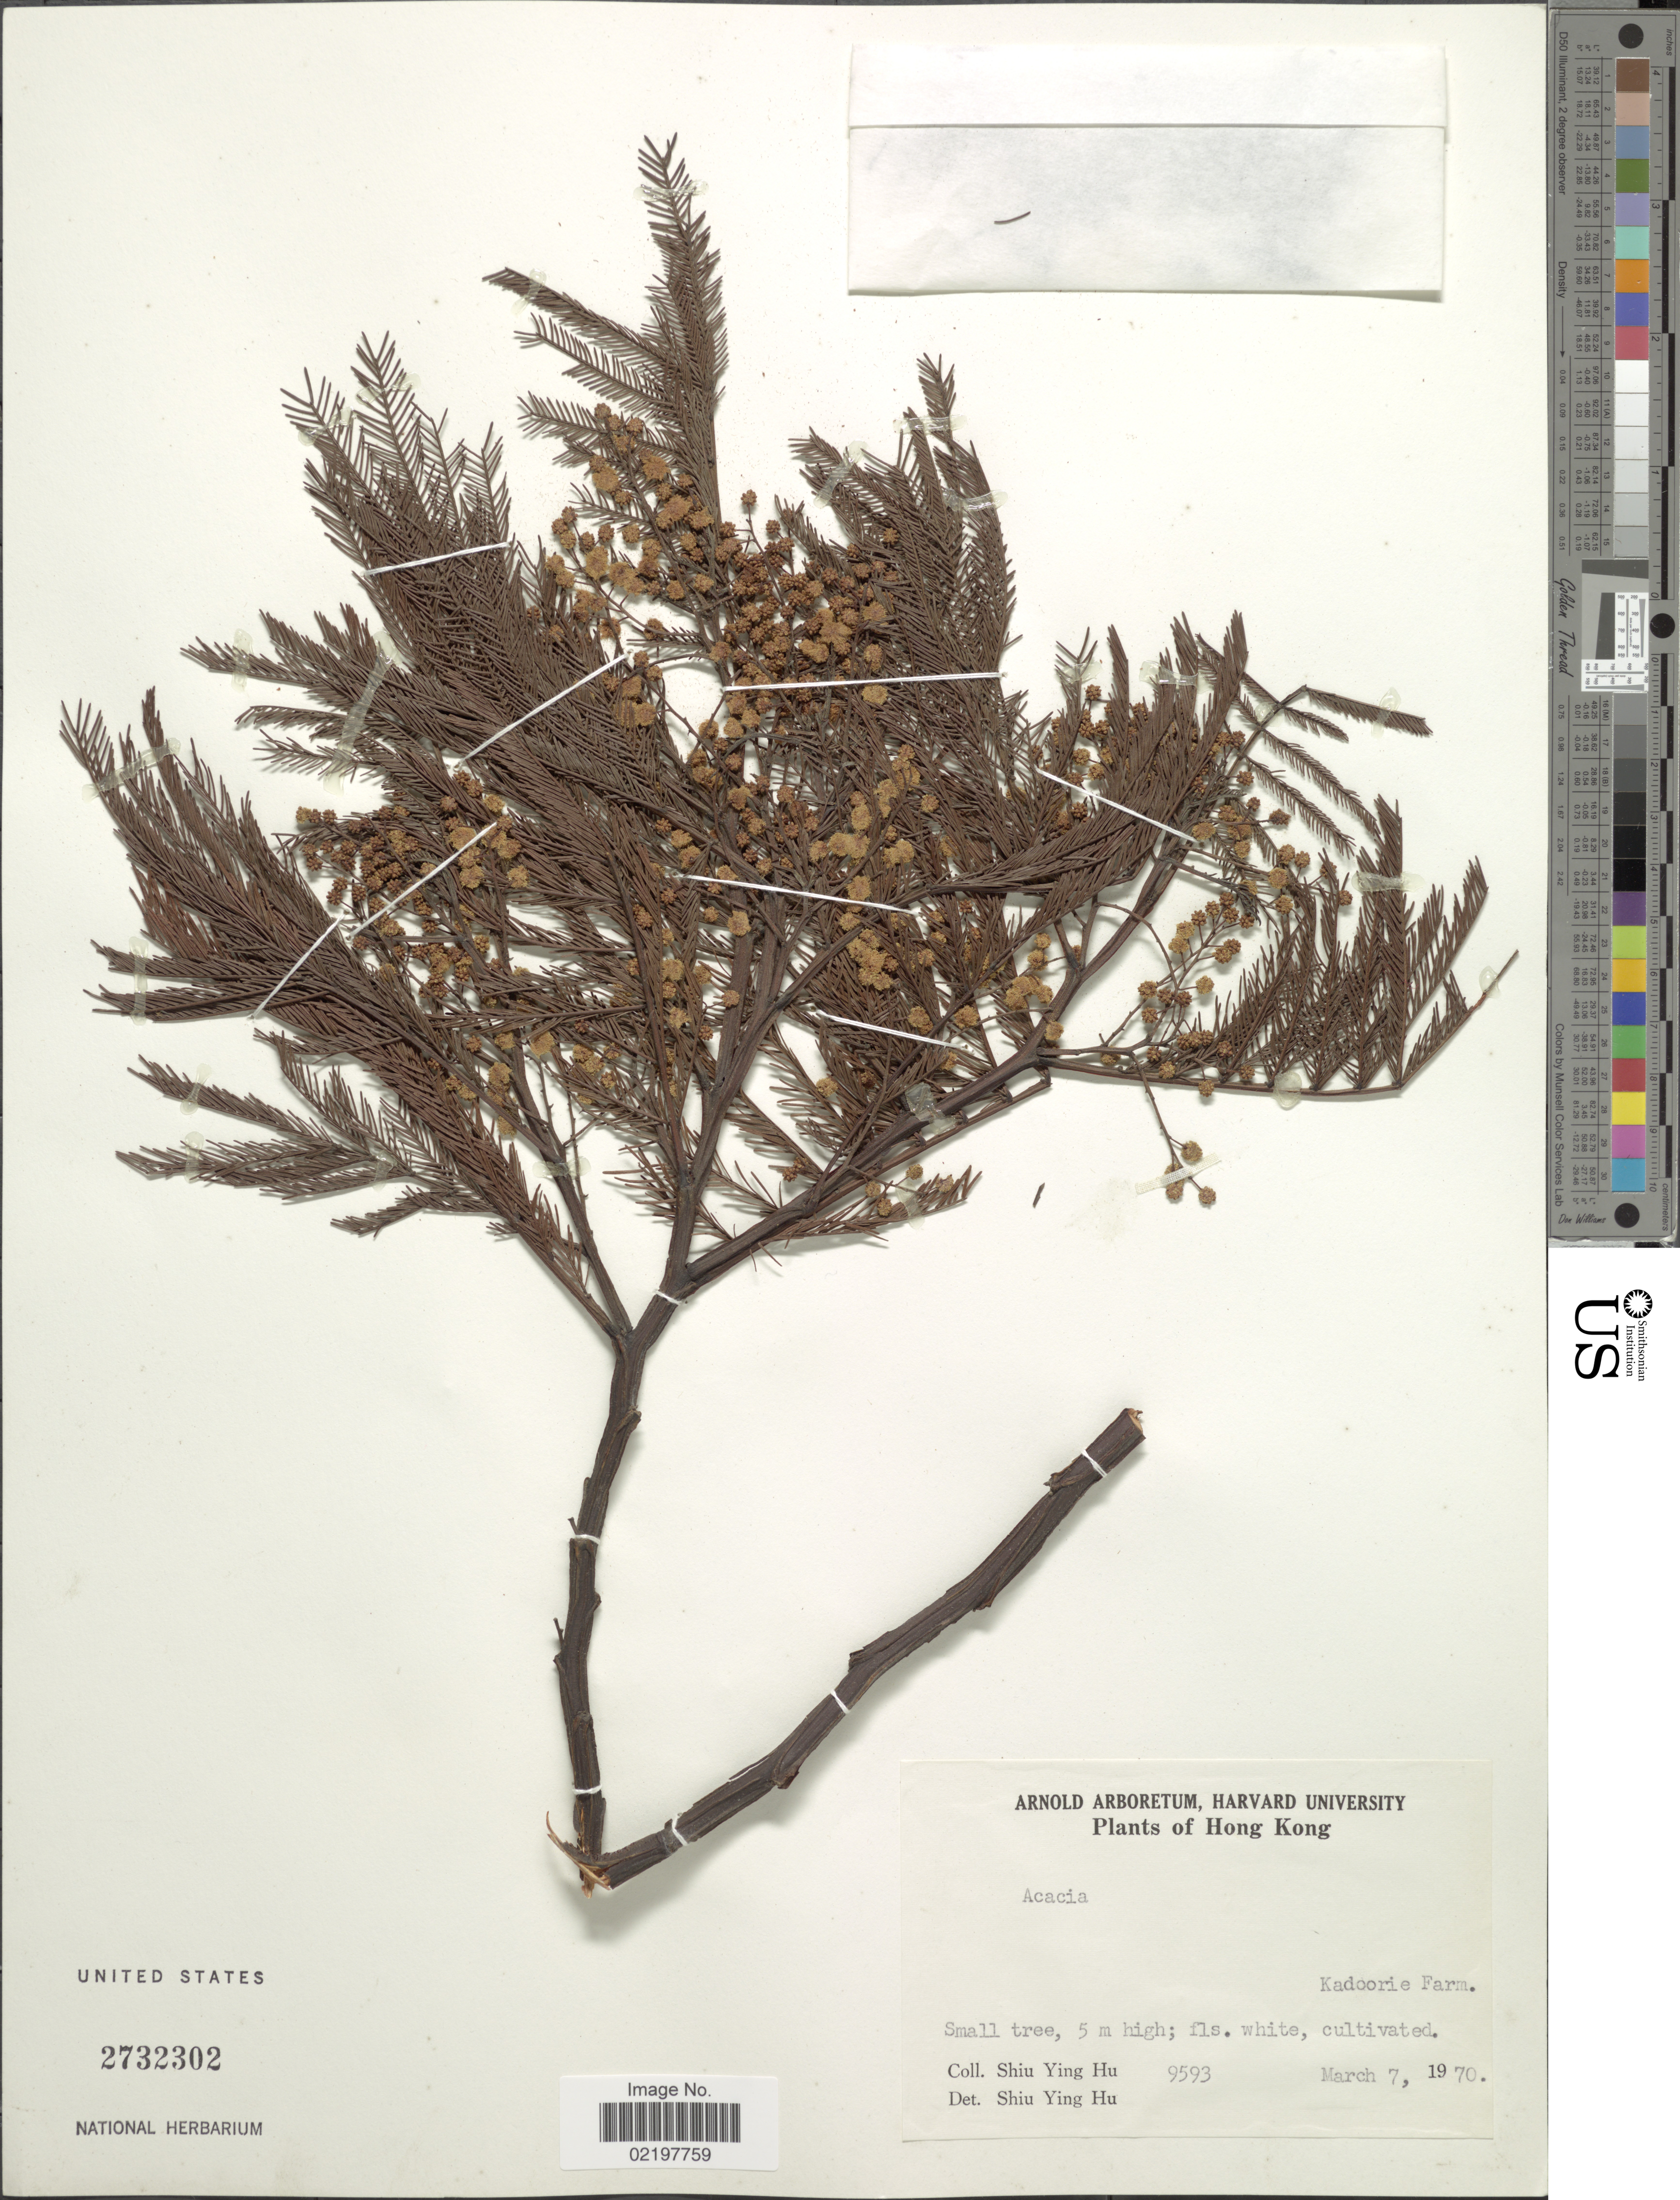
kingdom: Plantae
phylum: Tracheophyta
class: Magnoliopsida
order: Fabales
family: Fabaceae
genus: Acacia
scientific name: Acacia sp.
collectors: S. Y. Hu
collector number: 9593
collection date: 1970-03-07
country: China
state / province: Hong Kong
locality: Kadoorie Farm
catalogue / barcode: US 2732302